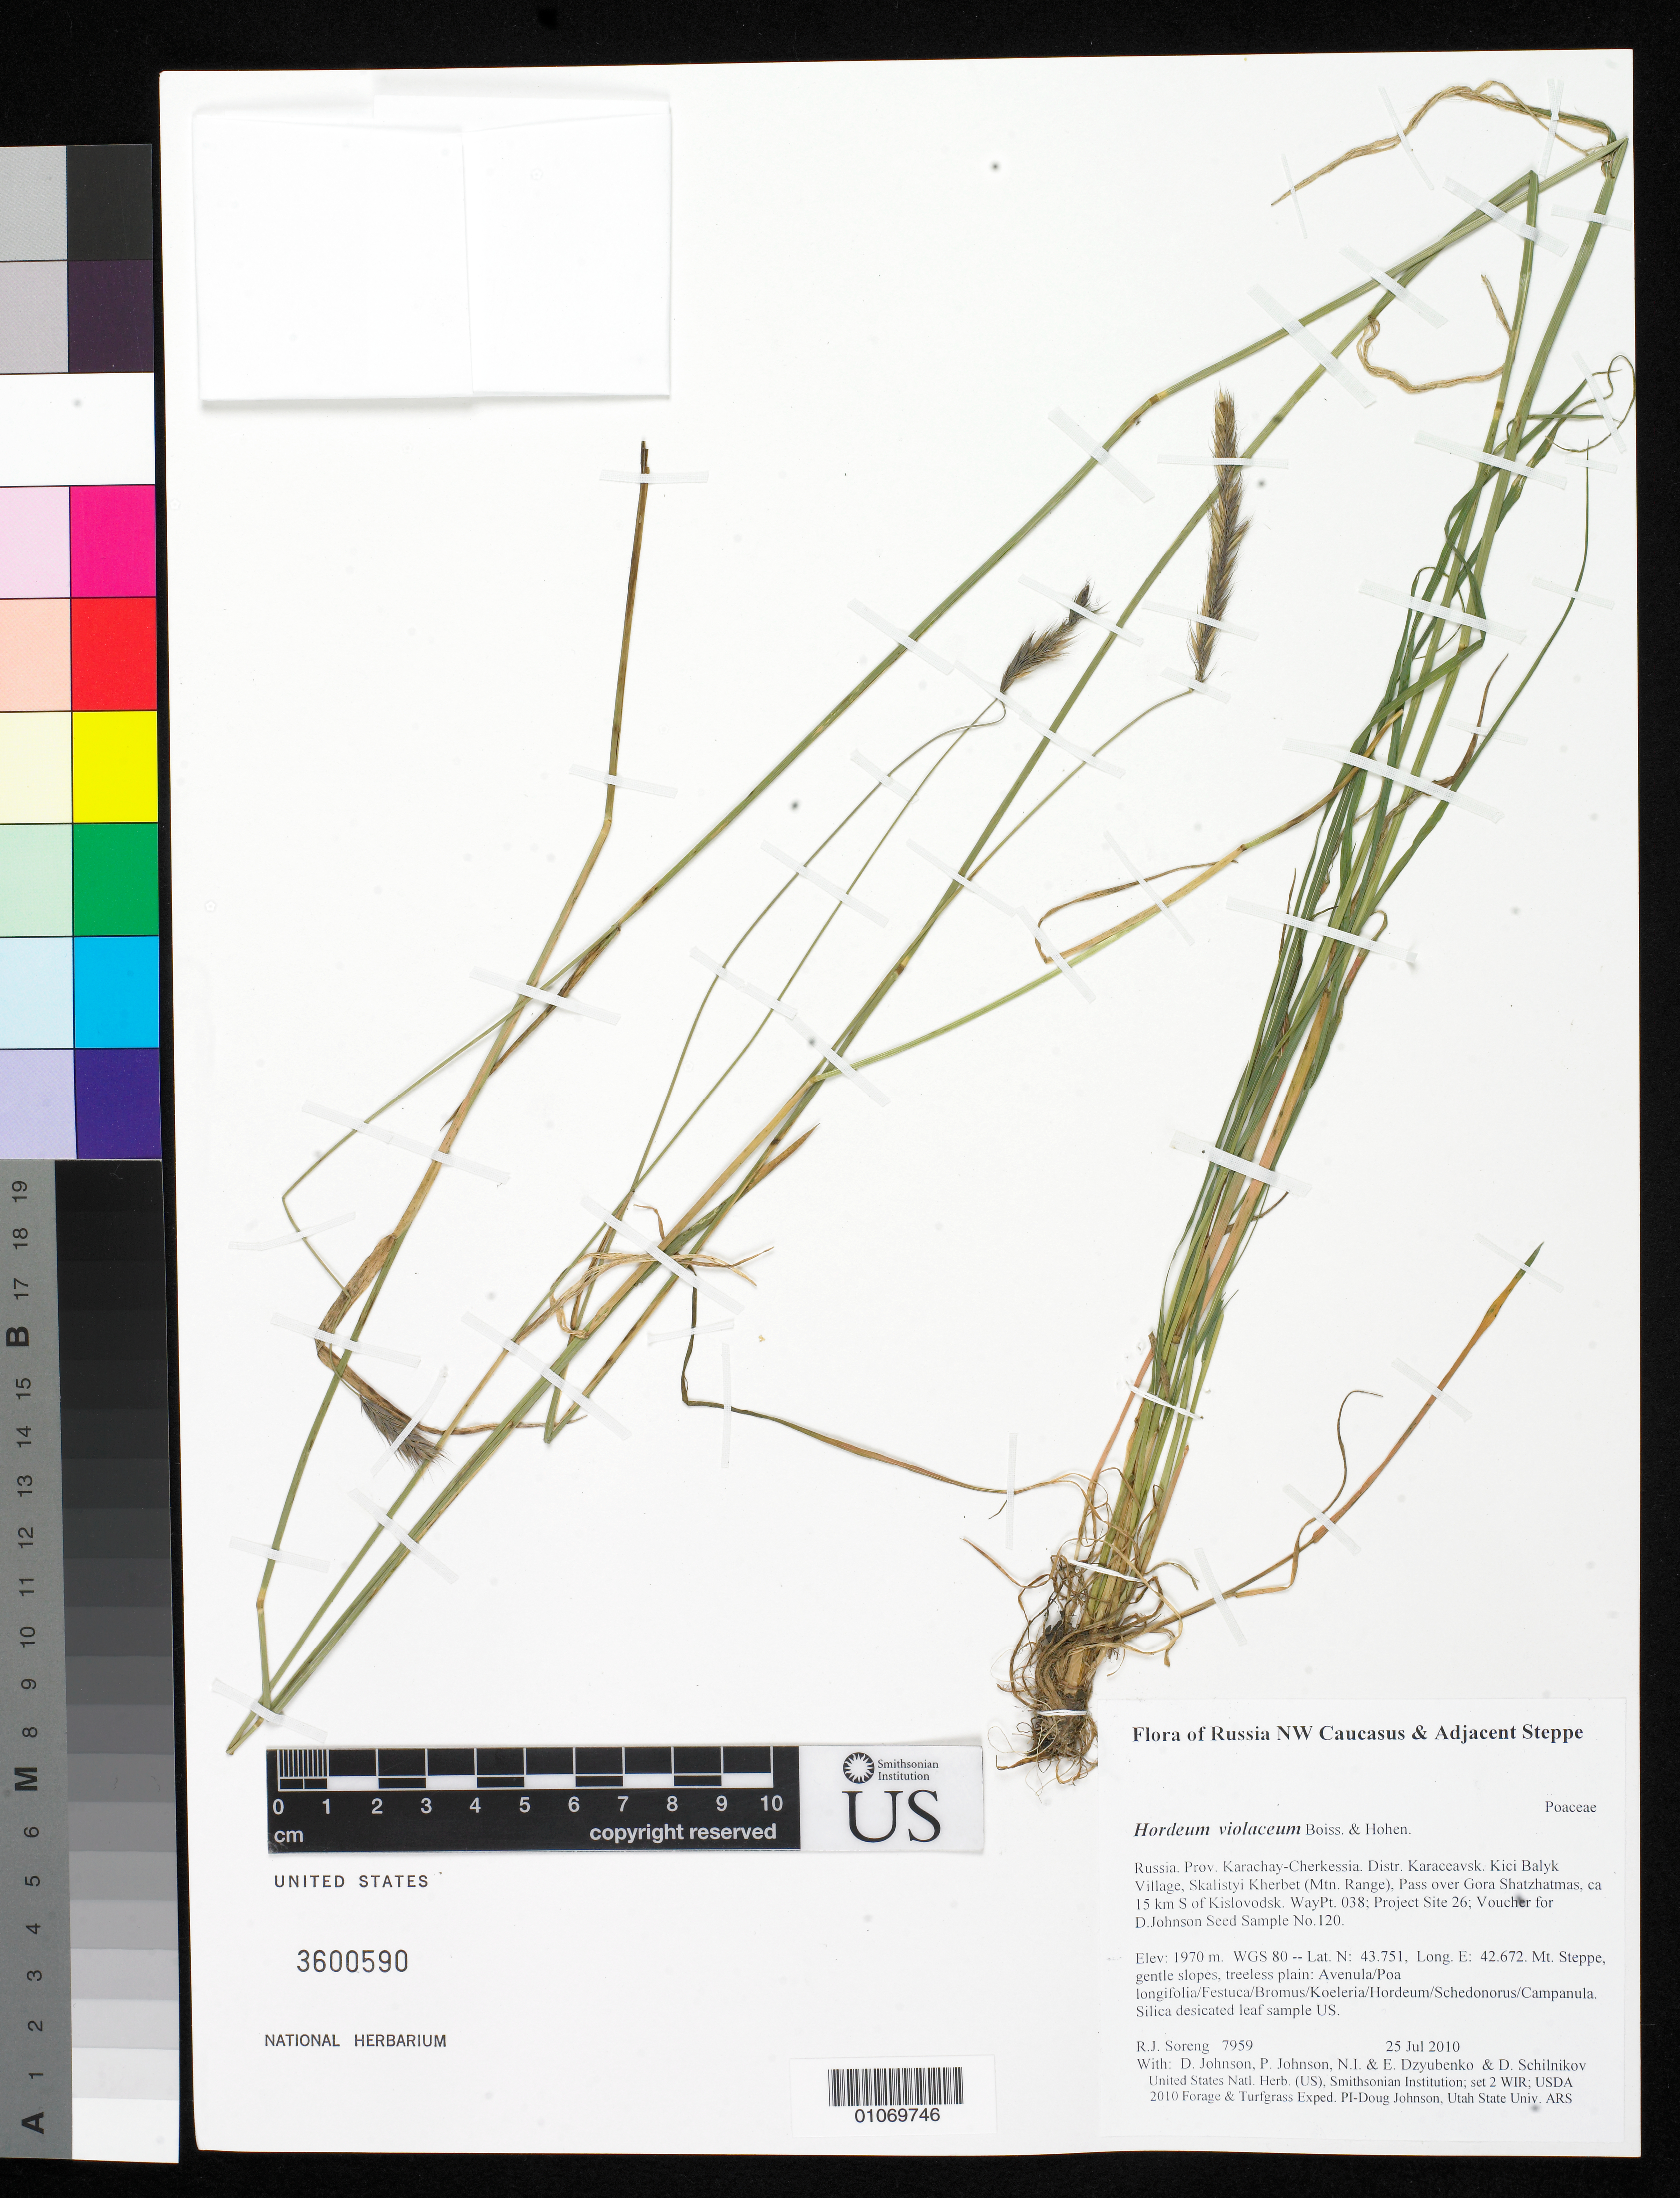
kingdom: Plantae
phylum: Tracheophyta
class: Liliopsida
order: Poales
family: Poaceae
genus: Hordeum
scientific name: Hordeum brevisubulatum subsp. violaceum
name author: (Boiss. & Hohen.) Tzvelev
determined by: Poaceae Reorganization Project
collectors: R. J. Soreng, D. Johnson, P. Johnson, N. Dzyubenko, E. Dzyubenko & D. Schilnikov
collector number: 7959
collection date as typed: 25 Jul 2010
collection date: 2010-07-25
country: Russian Federation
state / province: Karachay-Cherkess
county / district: Karaceavsk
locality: Kici Balyk Village, Skalistyi Kherbet (Mtn. Range), Pass over Gora Shatzhatmas, ca 15 km S of Kislovodsk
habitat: Mt. Steppe, gentle slopes, treeless plain: Avenula/Poa longifolia/Festuca/Bromus/Koeleria/Hordeum/Schedonorus/Campanula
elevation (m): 1970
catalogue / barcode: US 3600590